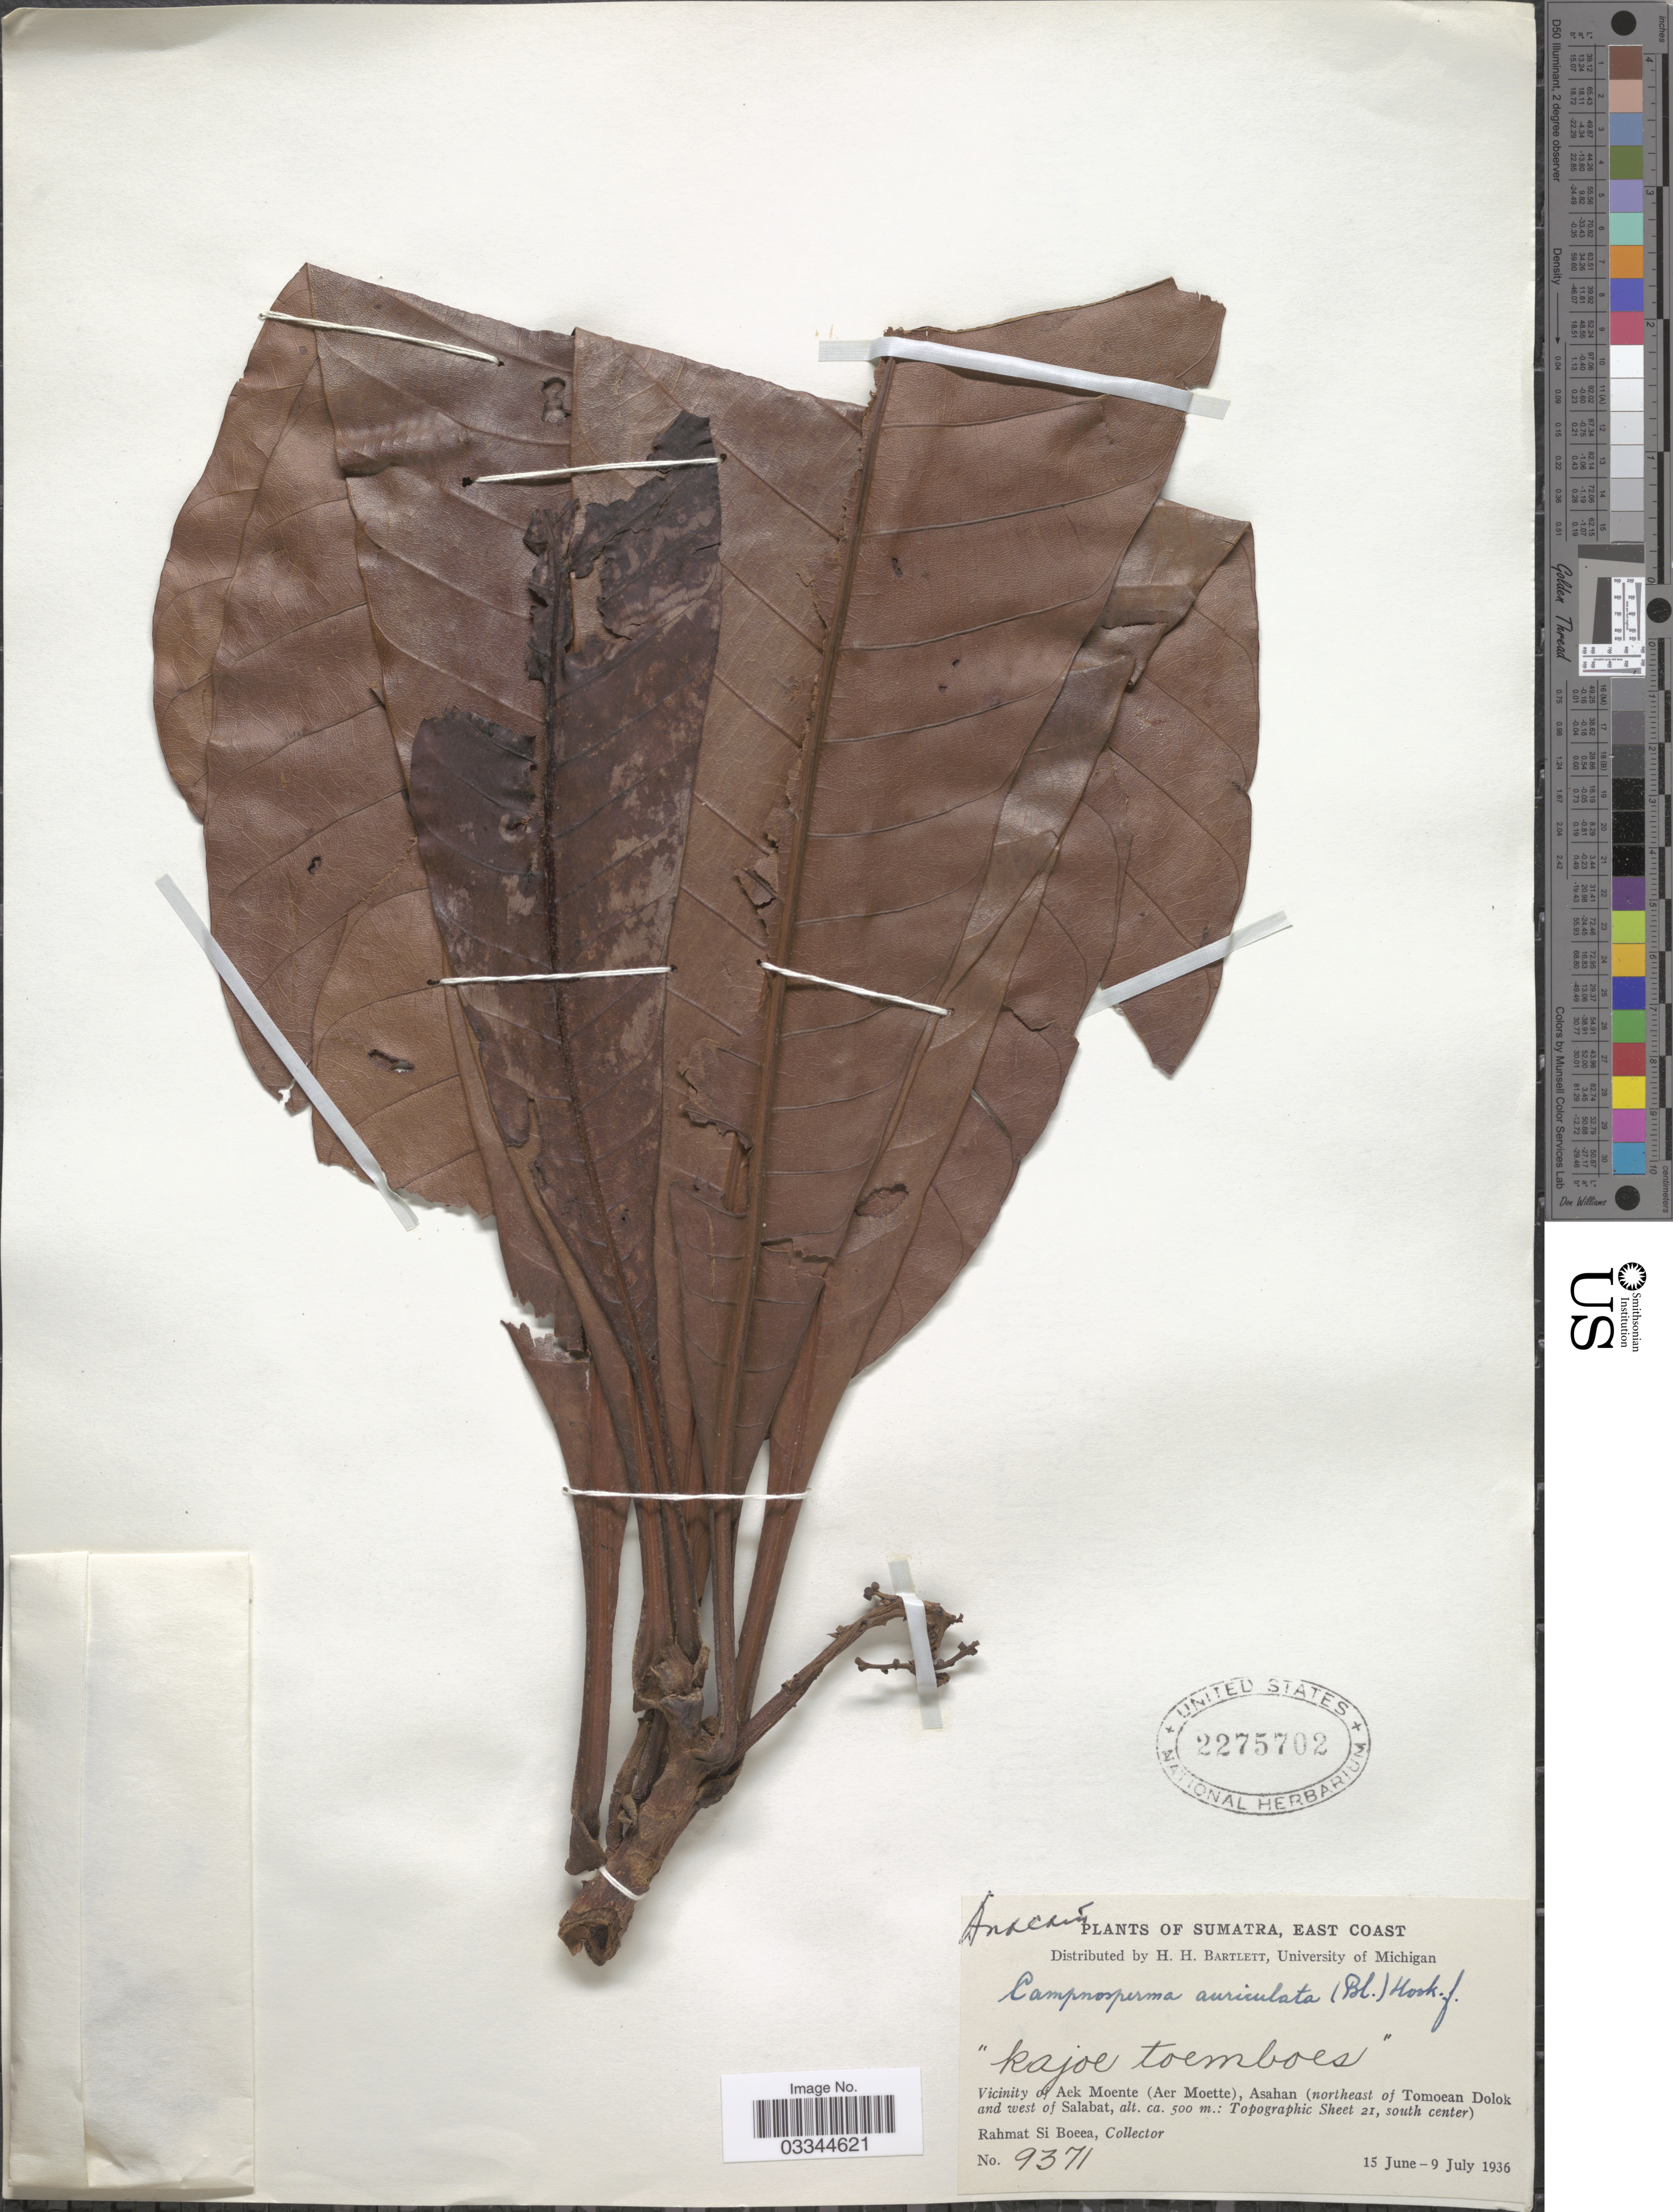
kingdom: Plantae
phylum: Tracheophyta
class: Magnoliopsida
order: Sapindales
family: Anacardiaceae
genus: Campnosperma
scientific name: Campnosperma auriculatum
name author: (Blume) Hook. f.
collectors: Rahmat Si Boeea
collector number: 9371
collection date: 1936-06-15/1936-07-09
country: Indonesia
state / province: Sumatra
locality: East Coast. Vicinity of Aek Moente (Aer Moette), Asahan (northeast of Tomoean Dolok and west of Salabat. Topographic Sheet 21, south center).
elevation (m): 500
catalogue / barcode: US 2275702